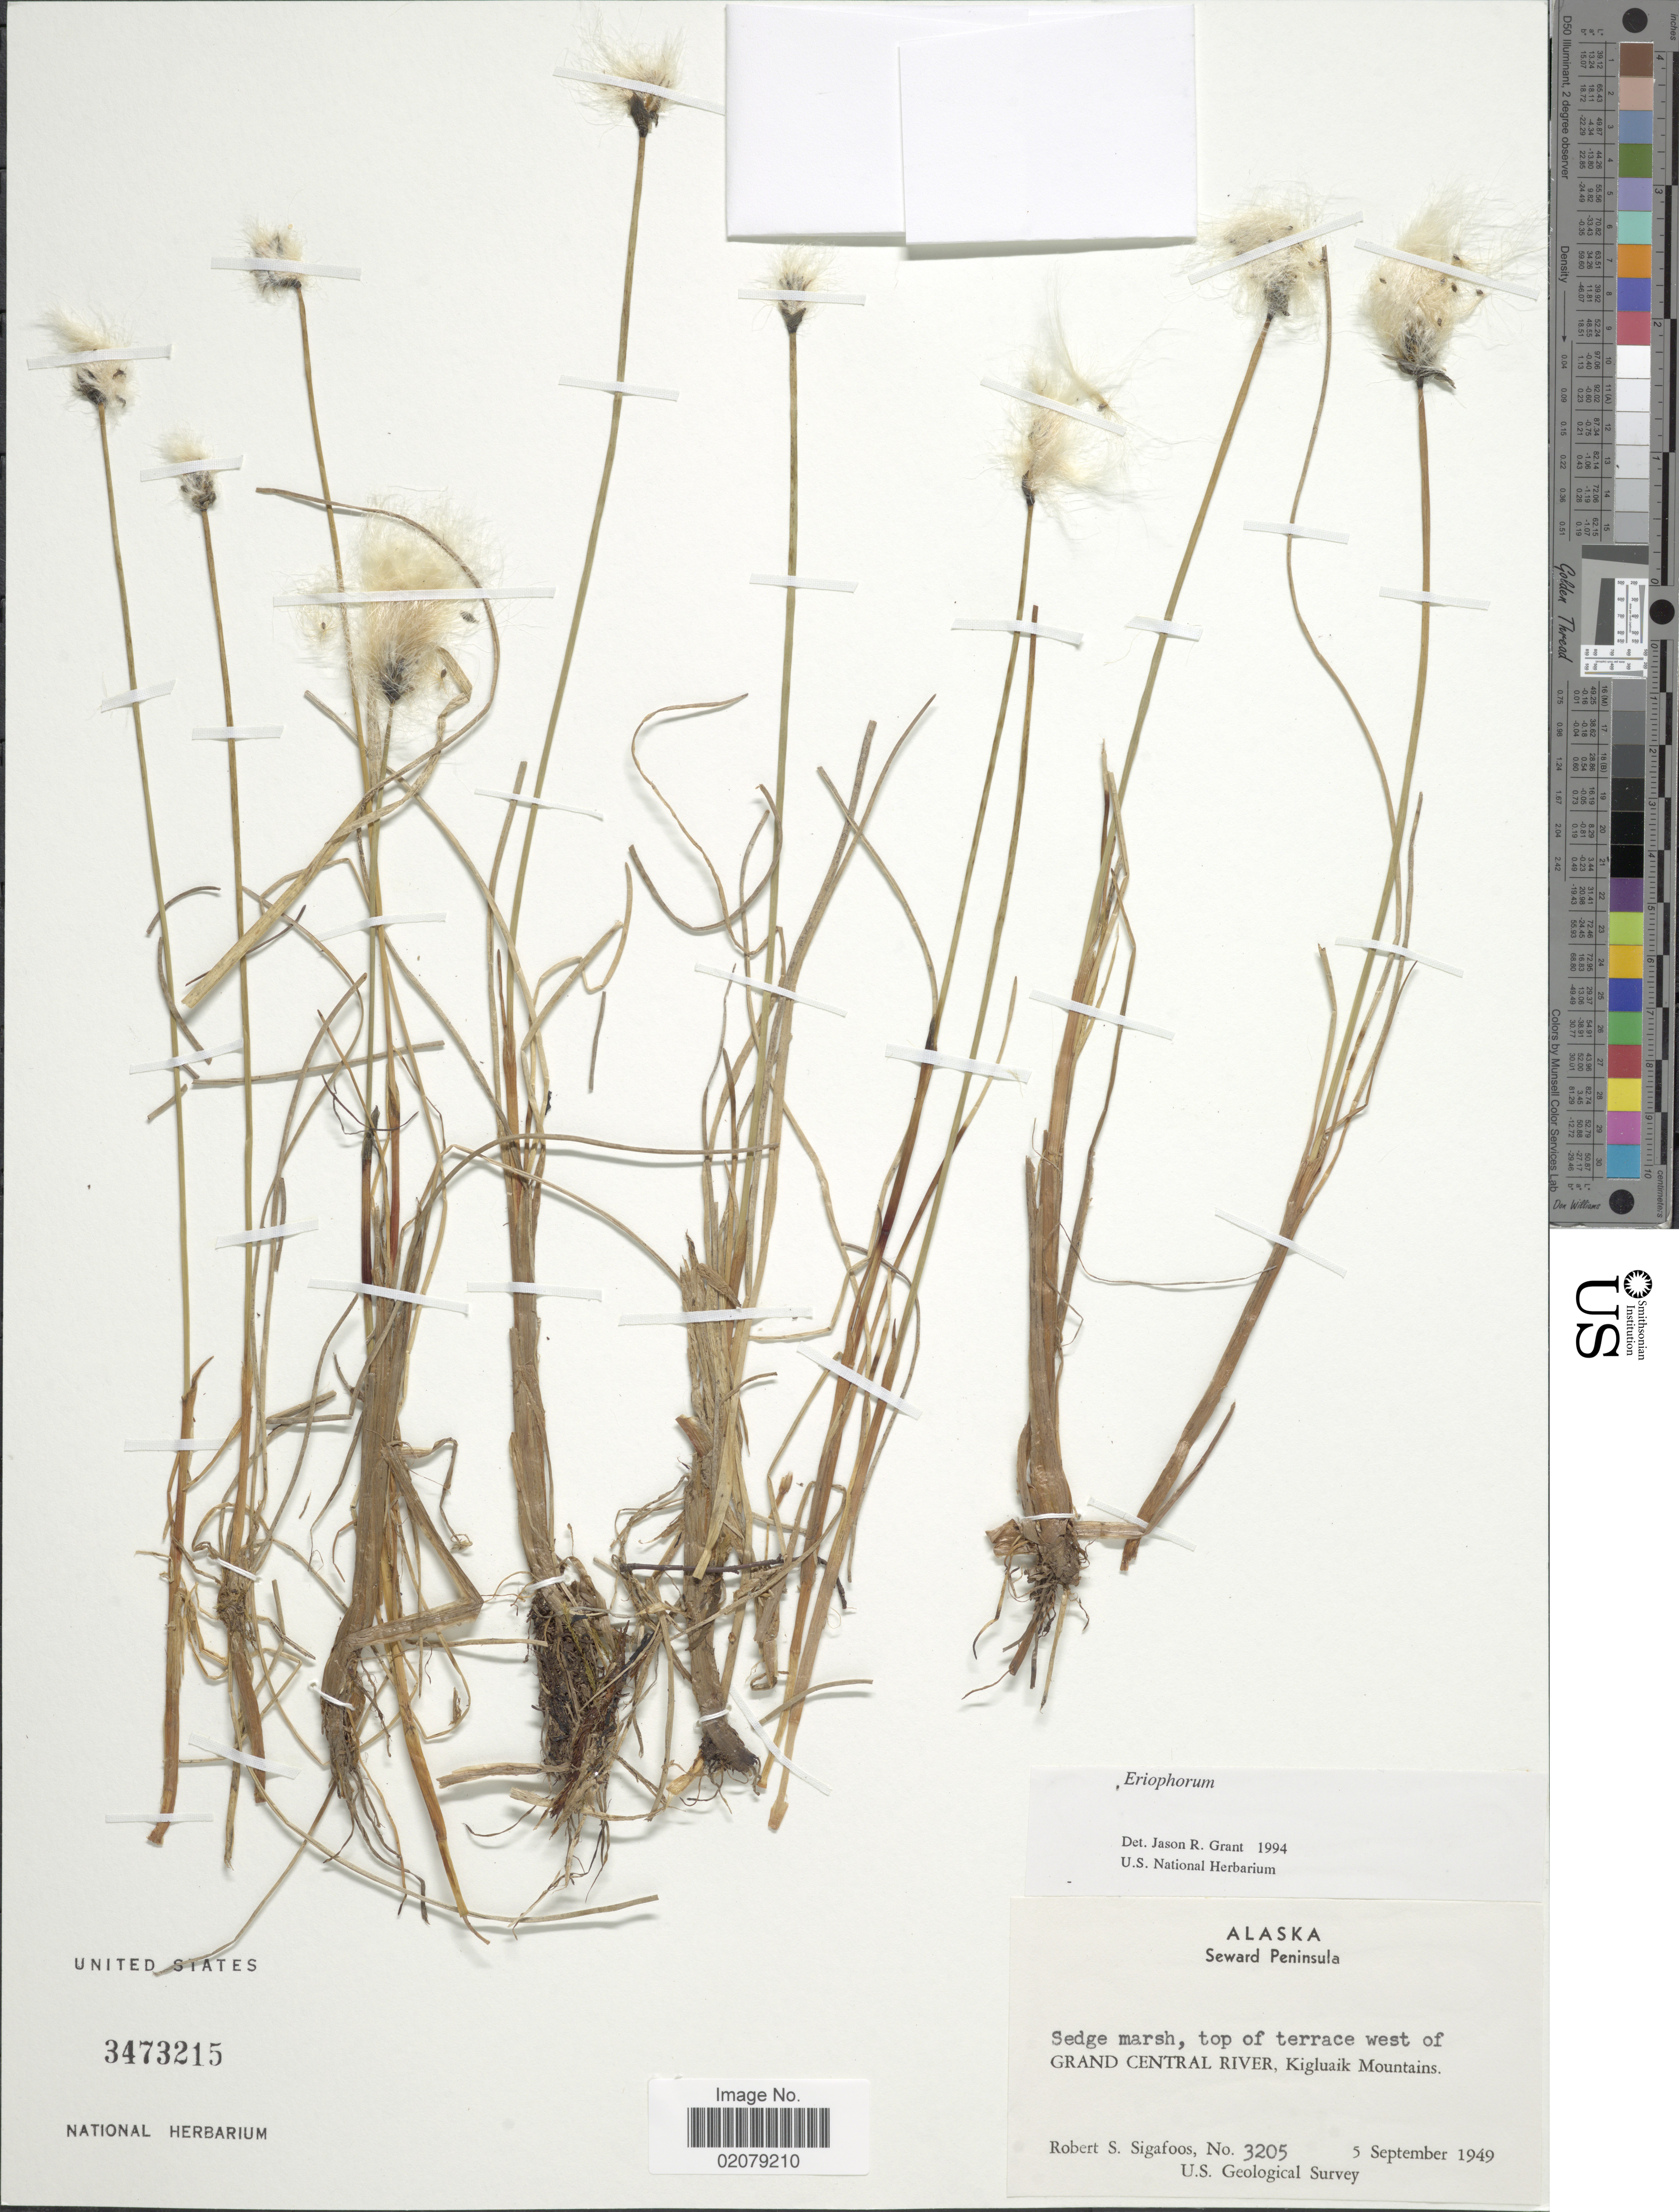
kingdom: Plantae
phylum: Tracheophyta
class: Liliopsida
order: Poales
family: Cyperaceae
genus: Eriophorum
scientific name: Eriophorum sp.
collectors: R. Sigafoos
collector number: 3205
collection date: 1949-09-05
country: United States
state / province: Alaska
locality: Seward Peninsula, Sedge marsh, top of terrace west of Grand Central River, Kigluaik Mountains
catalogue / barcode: US 3473215